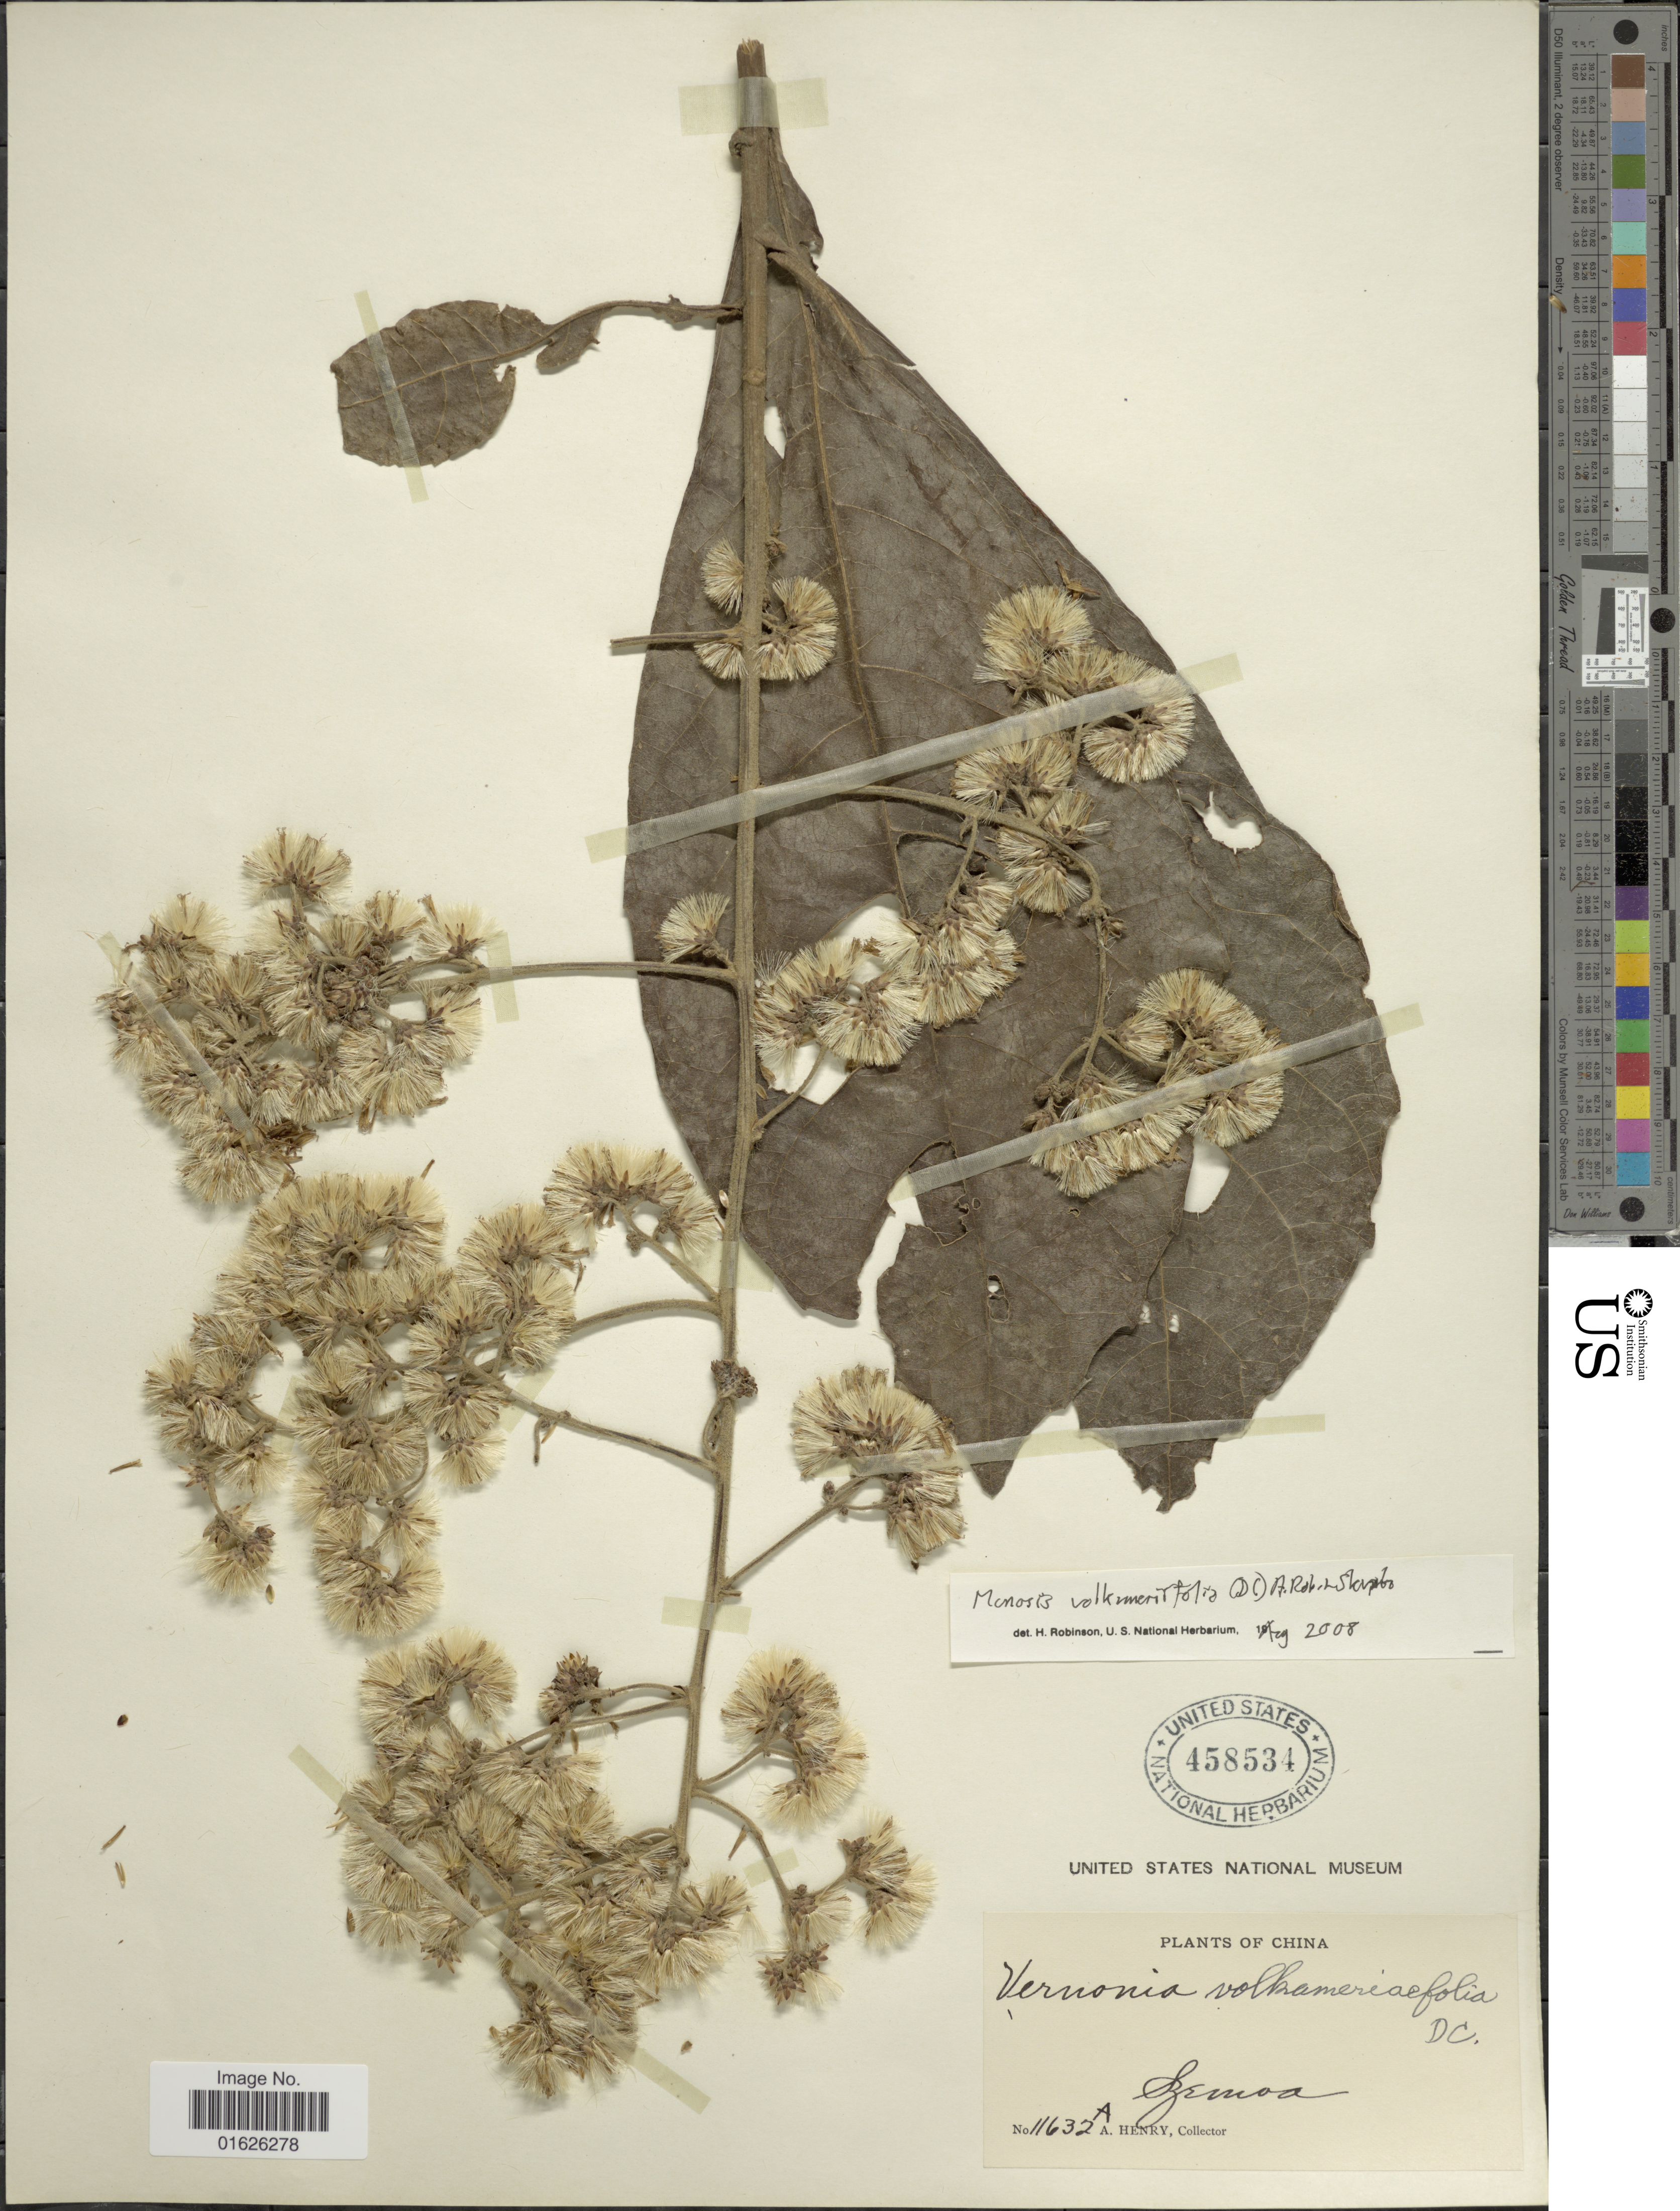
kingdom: Plantae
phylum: Tracheophyta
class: Magnoliopsida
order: Asterales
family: Asteraceae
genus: Monosis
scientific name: Monosis volkameriifolia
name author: (DC.) H. Rob. & Skvarla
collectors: A. Henry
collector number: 11632 A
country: China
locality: Szemoa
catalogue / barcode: US 458534